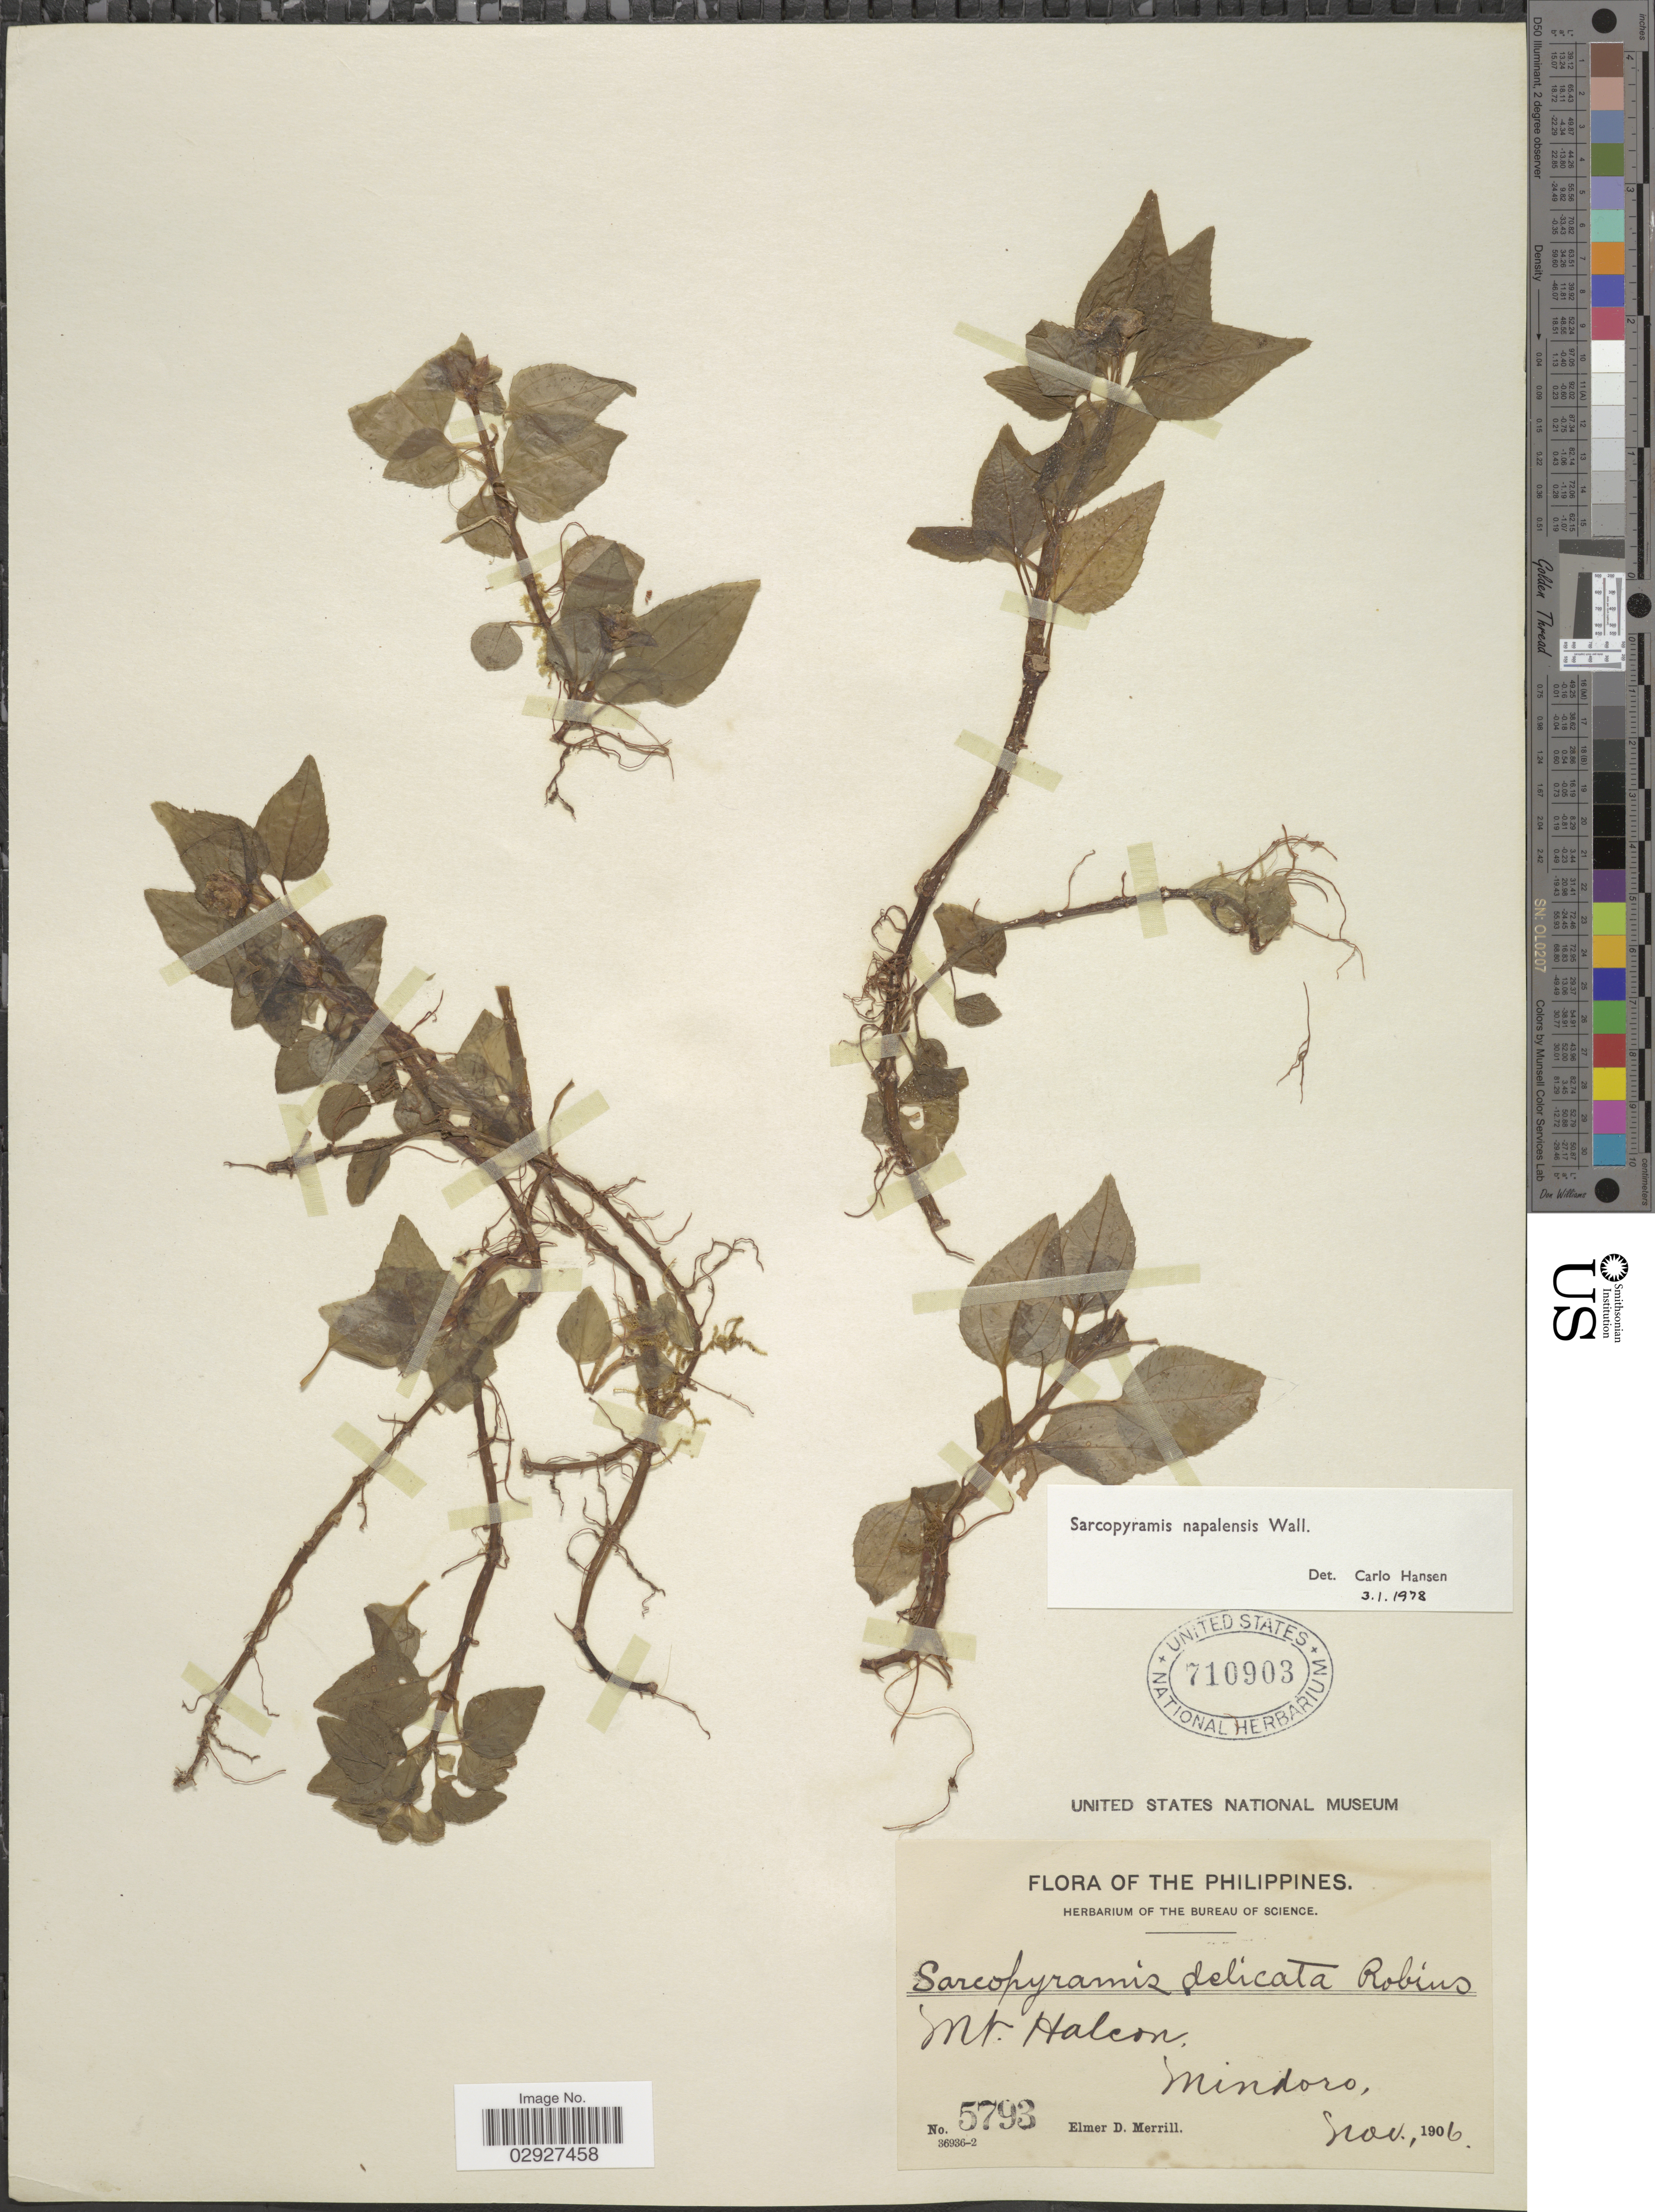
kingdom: Plantae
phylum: Tracheophyta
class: Magnoliopsida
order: Myrtales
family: Melastomataceae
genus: Sarcopyramis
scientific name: Sarcopyramis napalensis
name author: Wall.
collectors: E. D. Merrill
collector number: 5793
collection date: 1906-11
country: Philippines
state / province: Mimaropa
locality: Mt. Halcon, Mindoro.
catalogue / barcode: US 710903